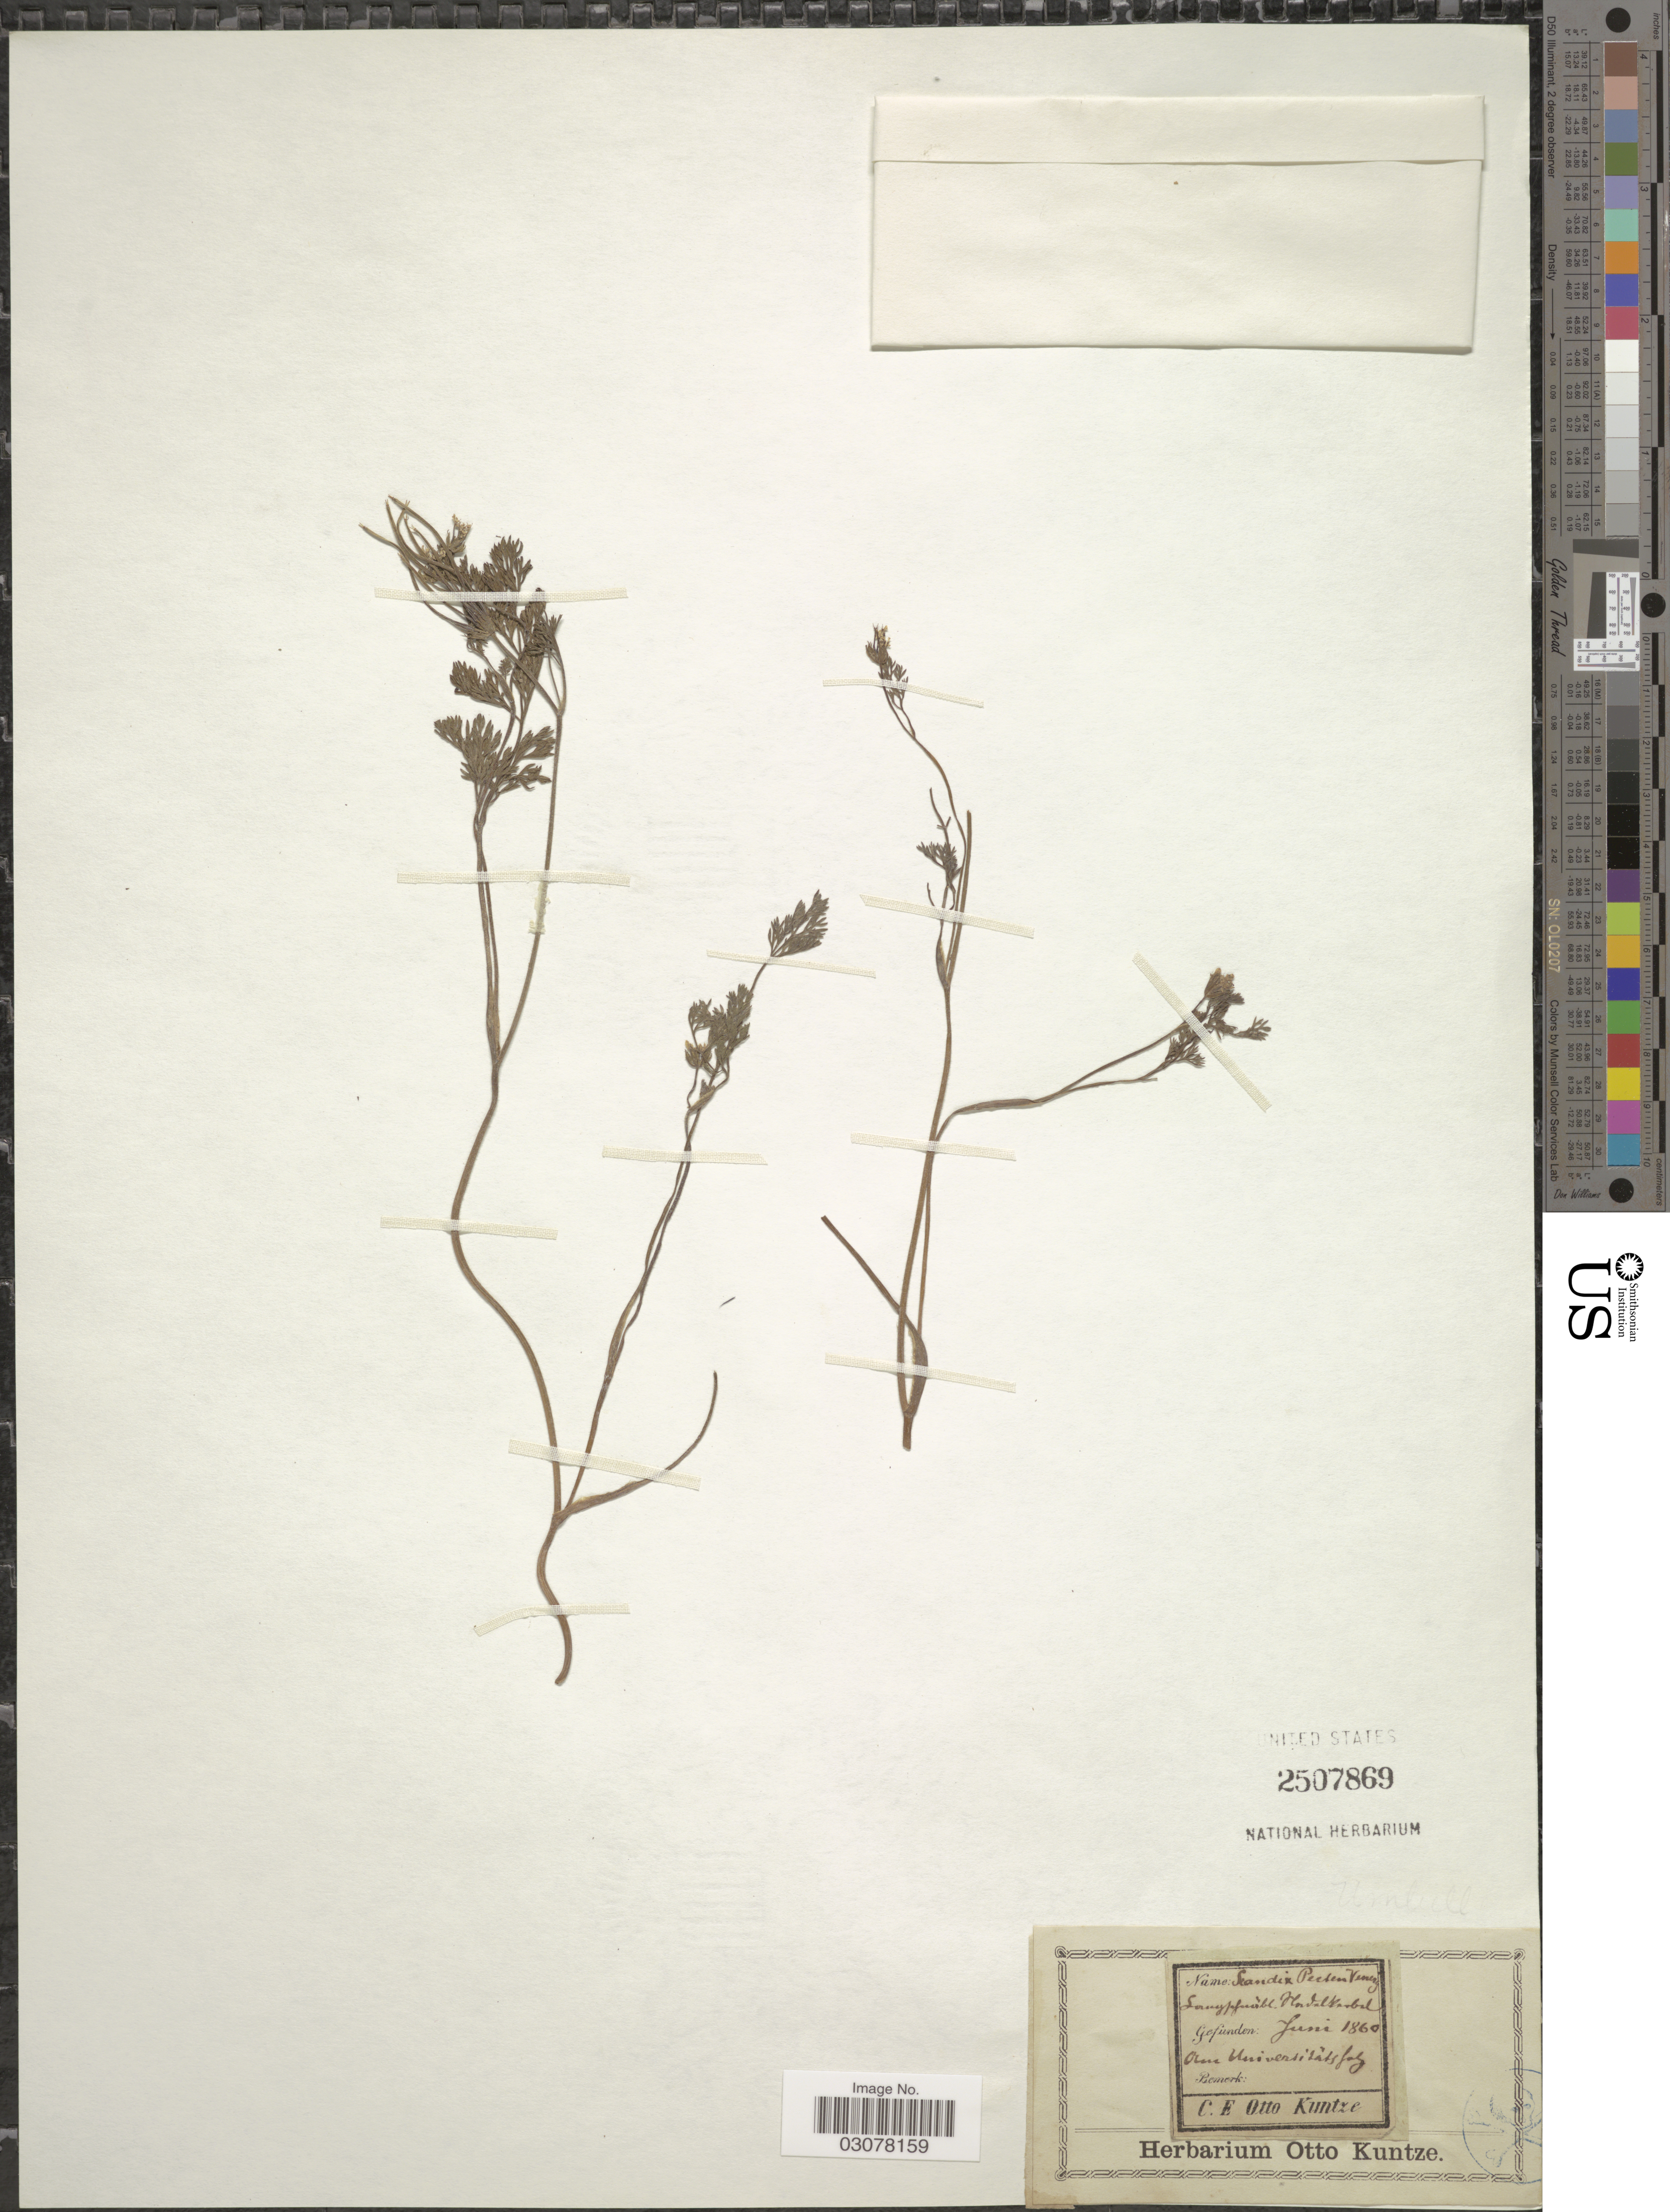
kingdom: Plantae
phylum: Tracheophyta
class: Magnoliopsida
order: Apiales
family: Apiaceae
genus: Scandix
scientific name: Scandix pecten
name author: Scop.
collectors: C.E.O. Kuntze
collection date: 1860-06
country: Germany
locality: Am Universitäts Joly [interpreted]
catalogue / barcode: US 2507869